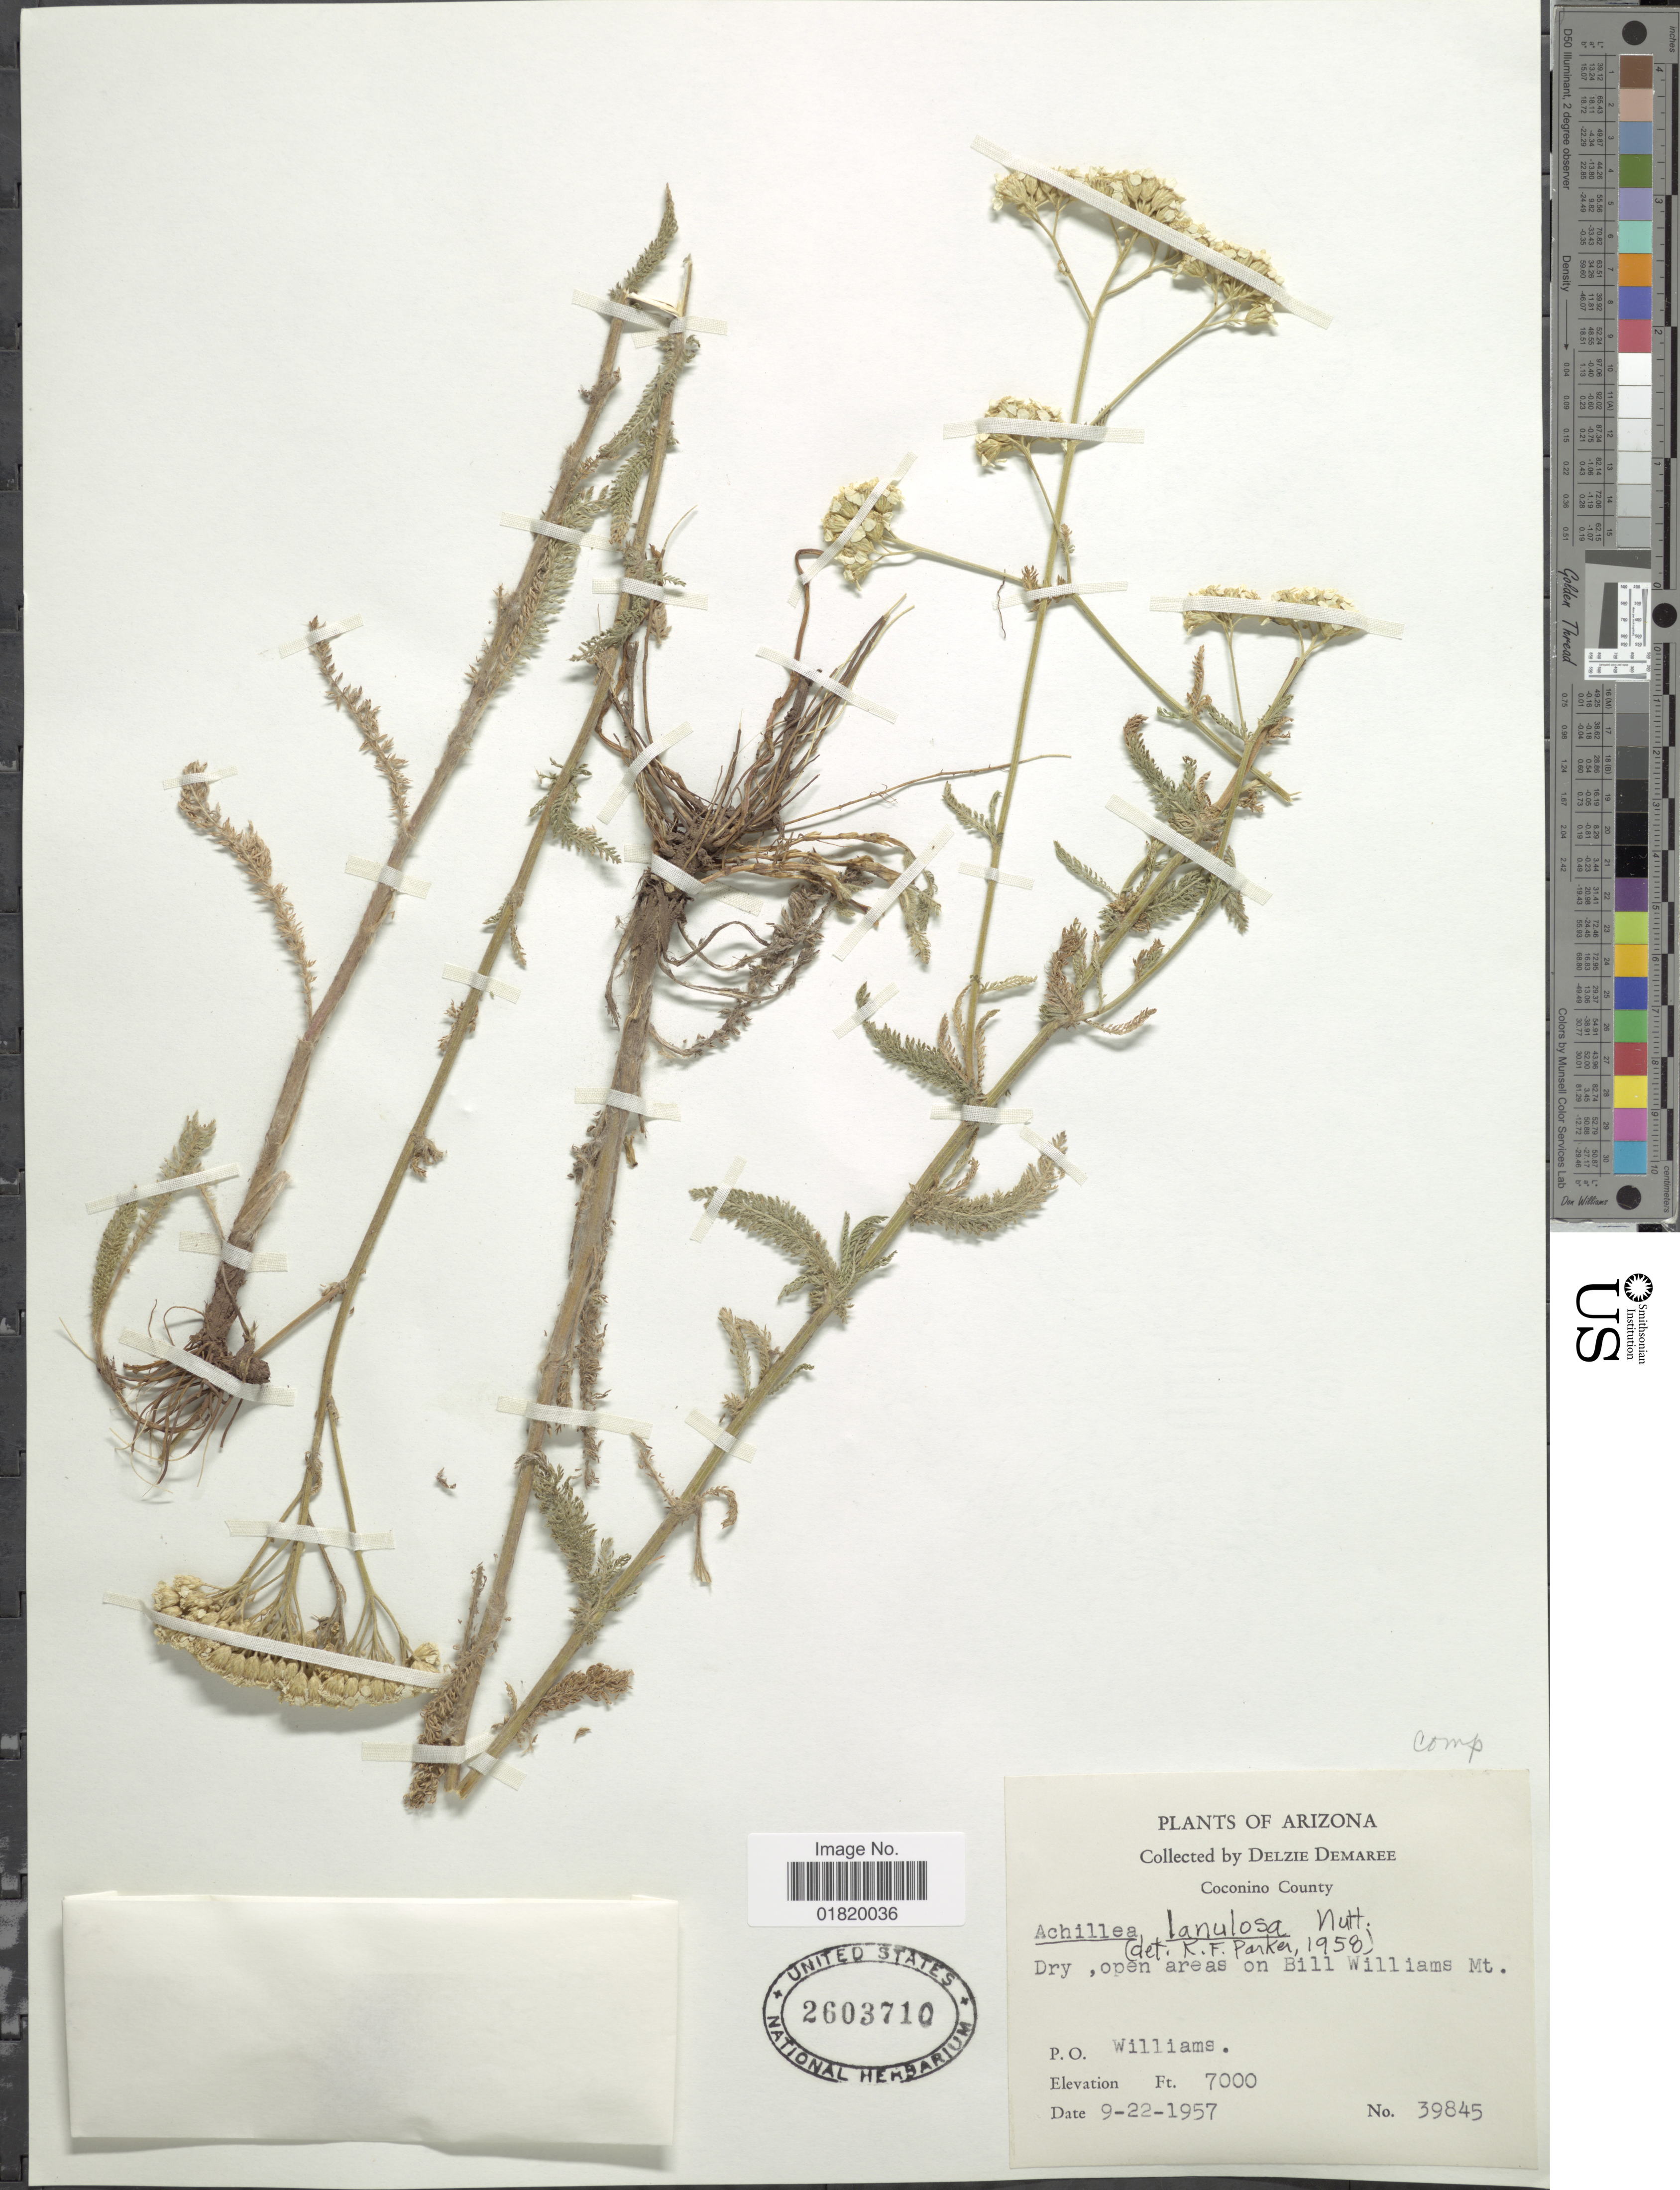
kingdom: Plantae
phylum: Tracheophyta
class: Magnoliopsida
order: Asterales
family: Asteraceae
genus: Achillea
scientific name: Achillea lanulosa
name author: Nutt.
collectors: D. Demaree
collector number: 39845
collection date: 1957-09-22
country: United States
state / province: Arizona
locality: Coconino County. P.O. Williams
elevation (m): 2134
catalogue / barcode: US 2603710